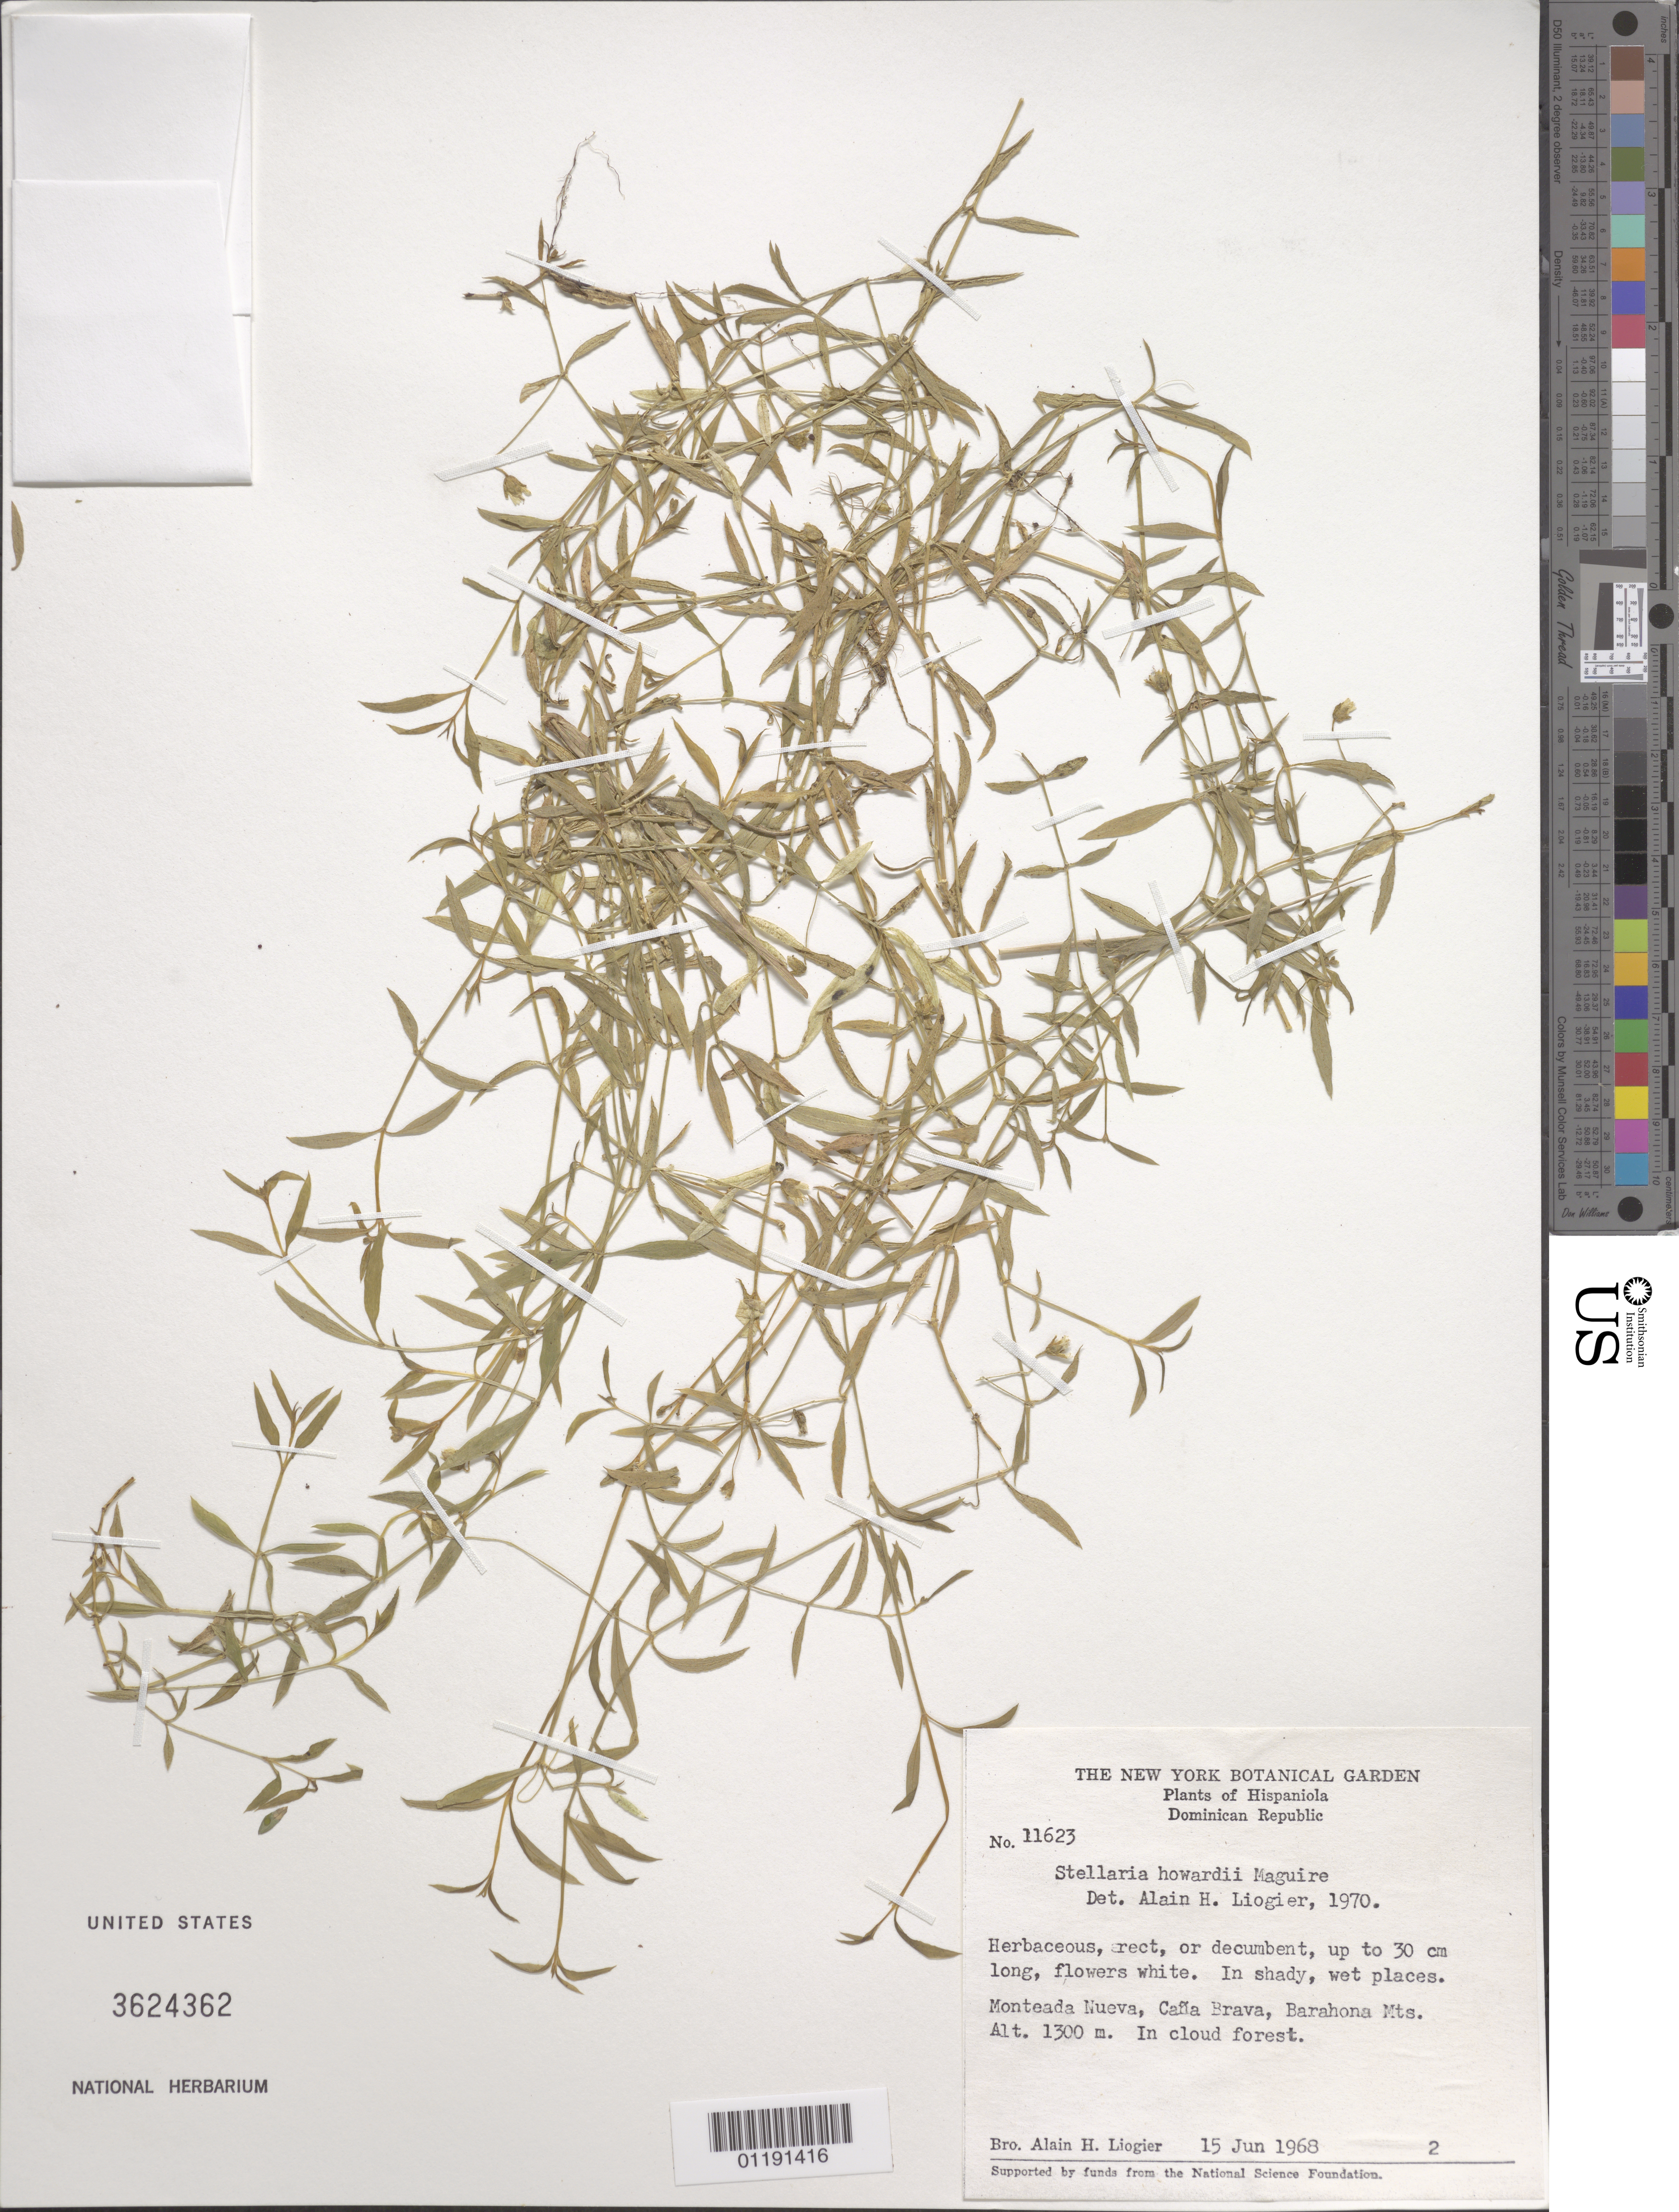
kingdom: Plantae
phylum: Tracheophyta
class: Magnoliopsida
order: Caryophyllales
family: Caryophyllaceae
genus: Stellaria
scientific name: Stellaria howardii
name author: Maguire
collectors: A. H. Liogier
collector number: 11623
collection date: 1968-06-15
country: Dominican Republic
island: Hispaniola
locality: Monteada Nueva, Caña Brava, Barahona Mts.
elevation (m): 1300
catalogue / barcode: US 3624362